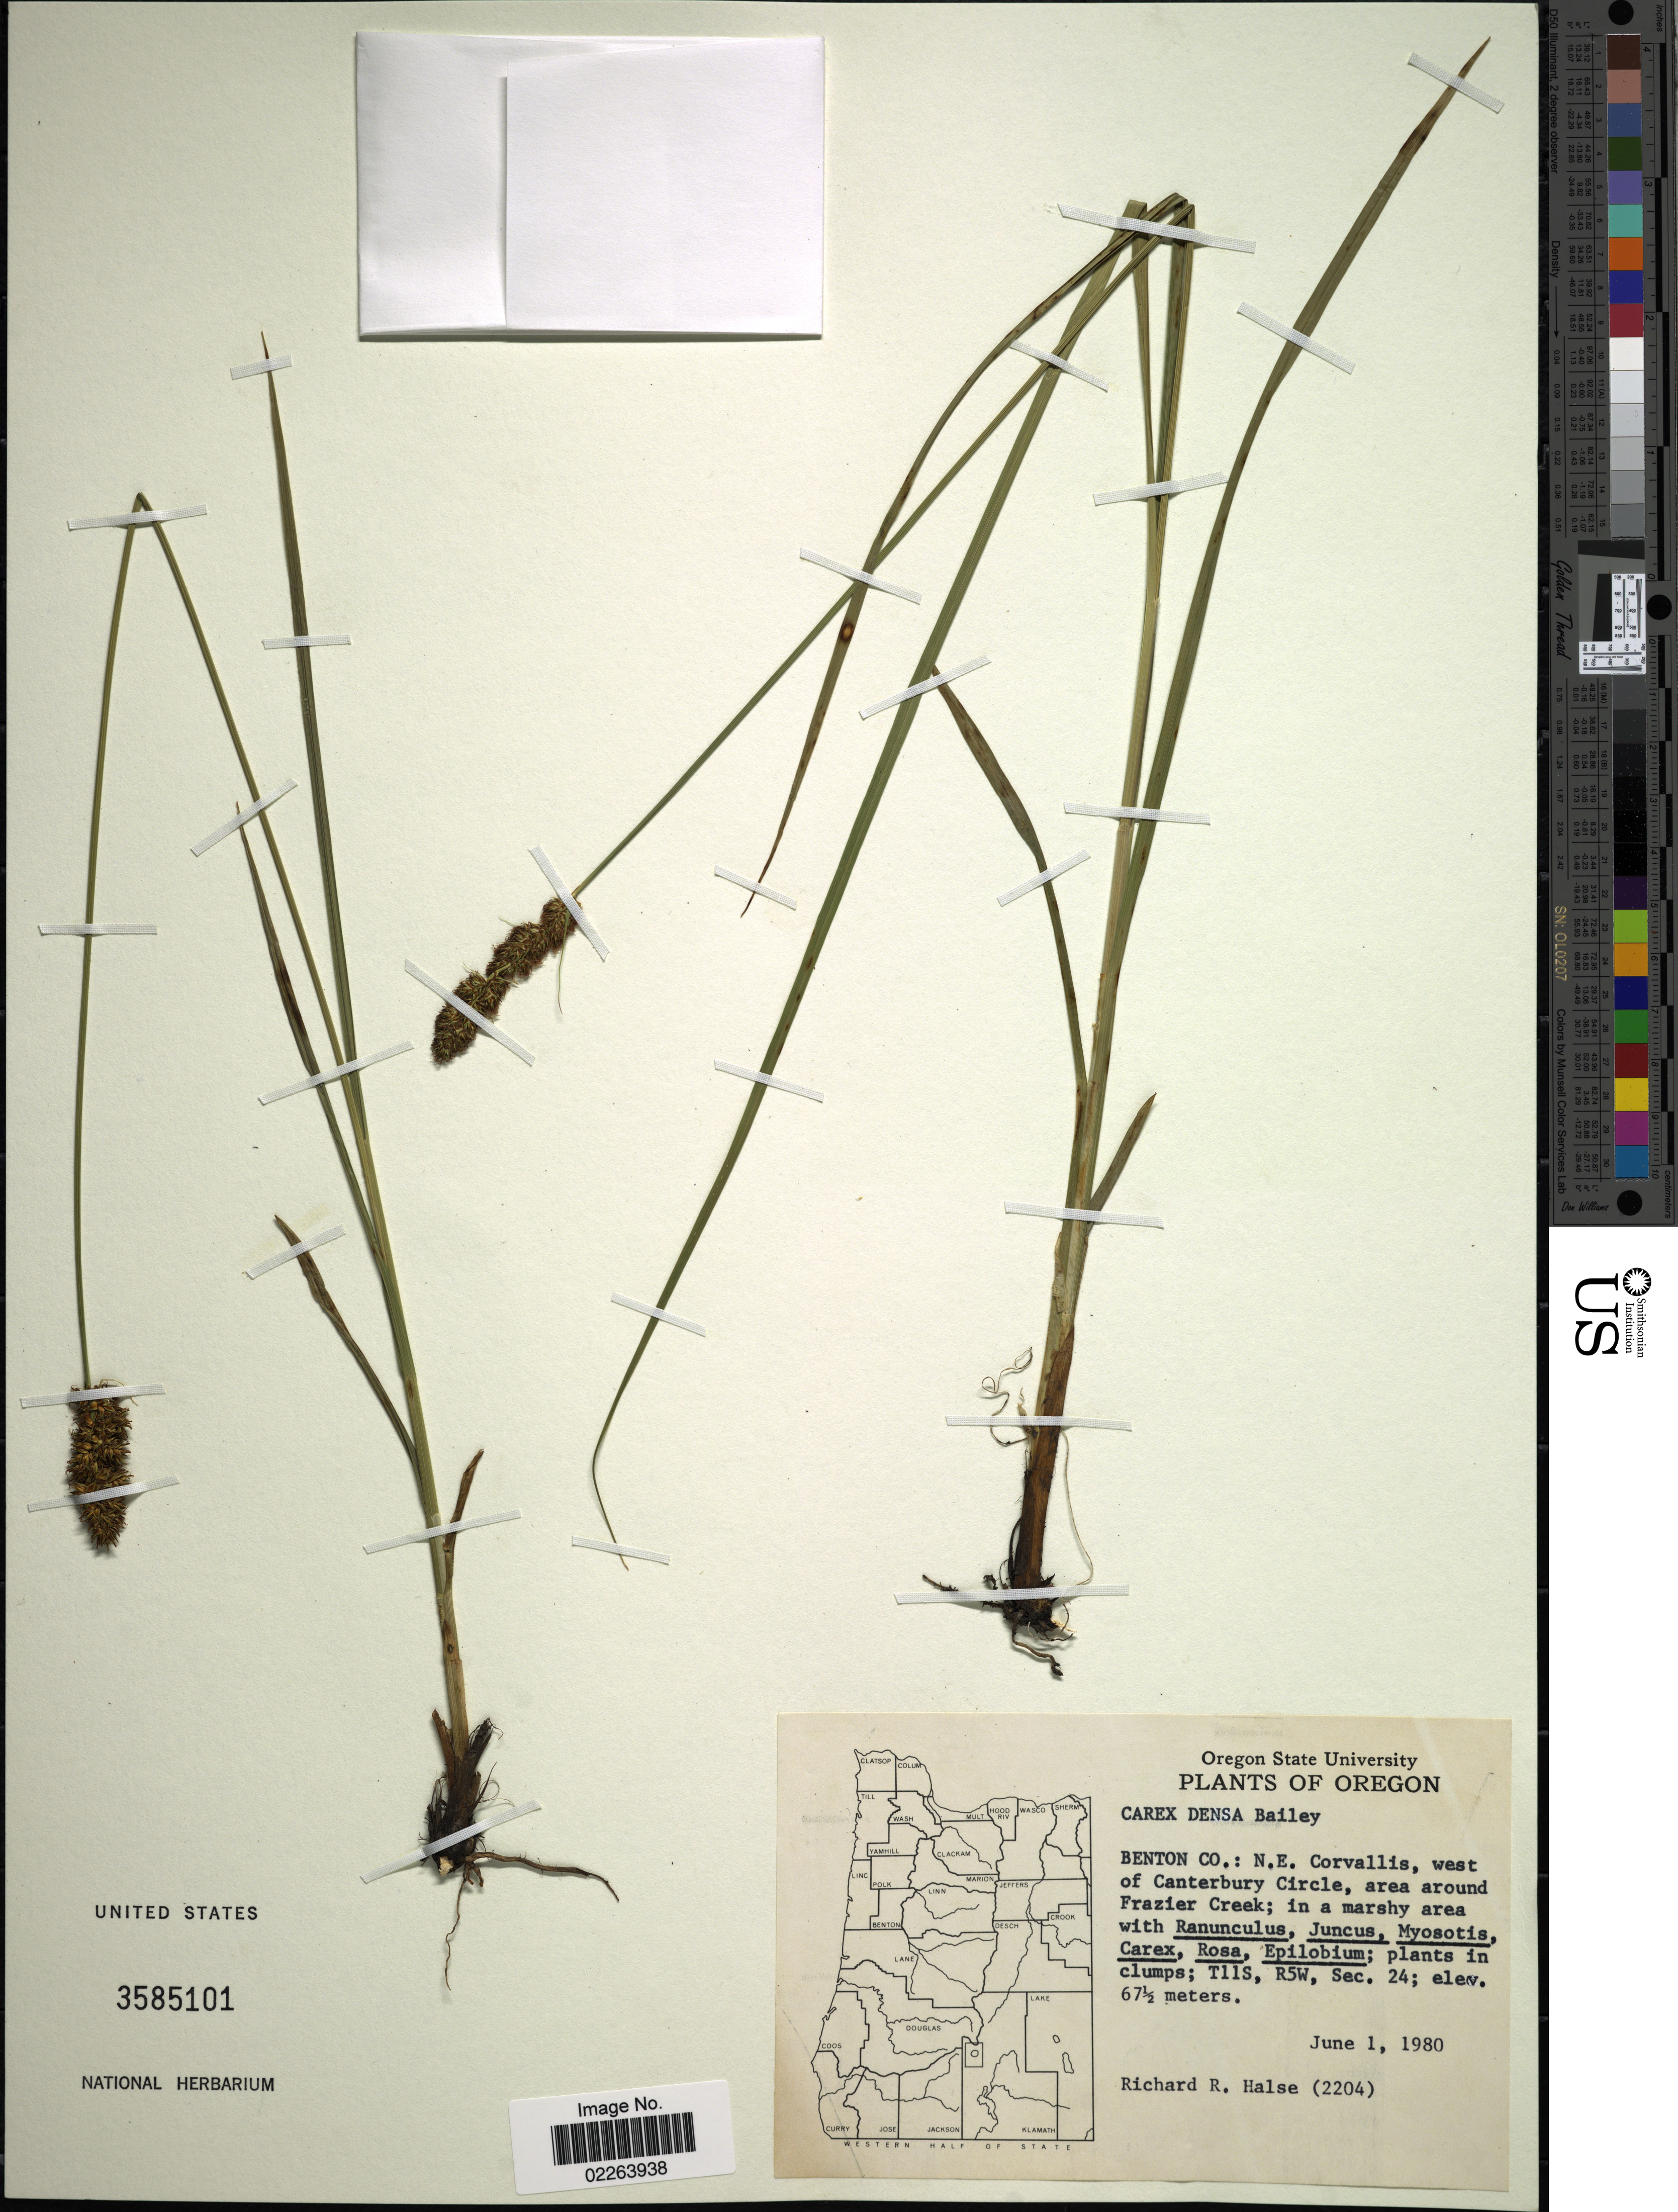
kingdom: Plantae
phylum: Tracheophyta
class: Liliopsida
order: Poales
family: Cyperaceae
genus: Carex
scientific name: Carex densa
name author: (L.H. Bailey) L.H. Bailey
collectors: R. Halse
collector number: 2204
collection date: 1980-06-01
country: United States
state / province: Oregon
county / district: Benton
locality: Benton Co.: N.E. Corvallis, west of Canterbury Circle, area around Frazier Creek; in marshy area; plants in clumps; T11S, R5W, Sec. 24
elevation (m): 67.5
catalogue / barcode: US 3585101